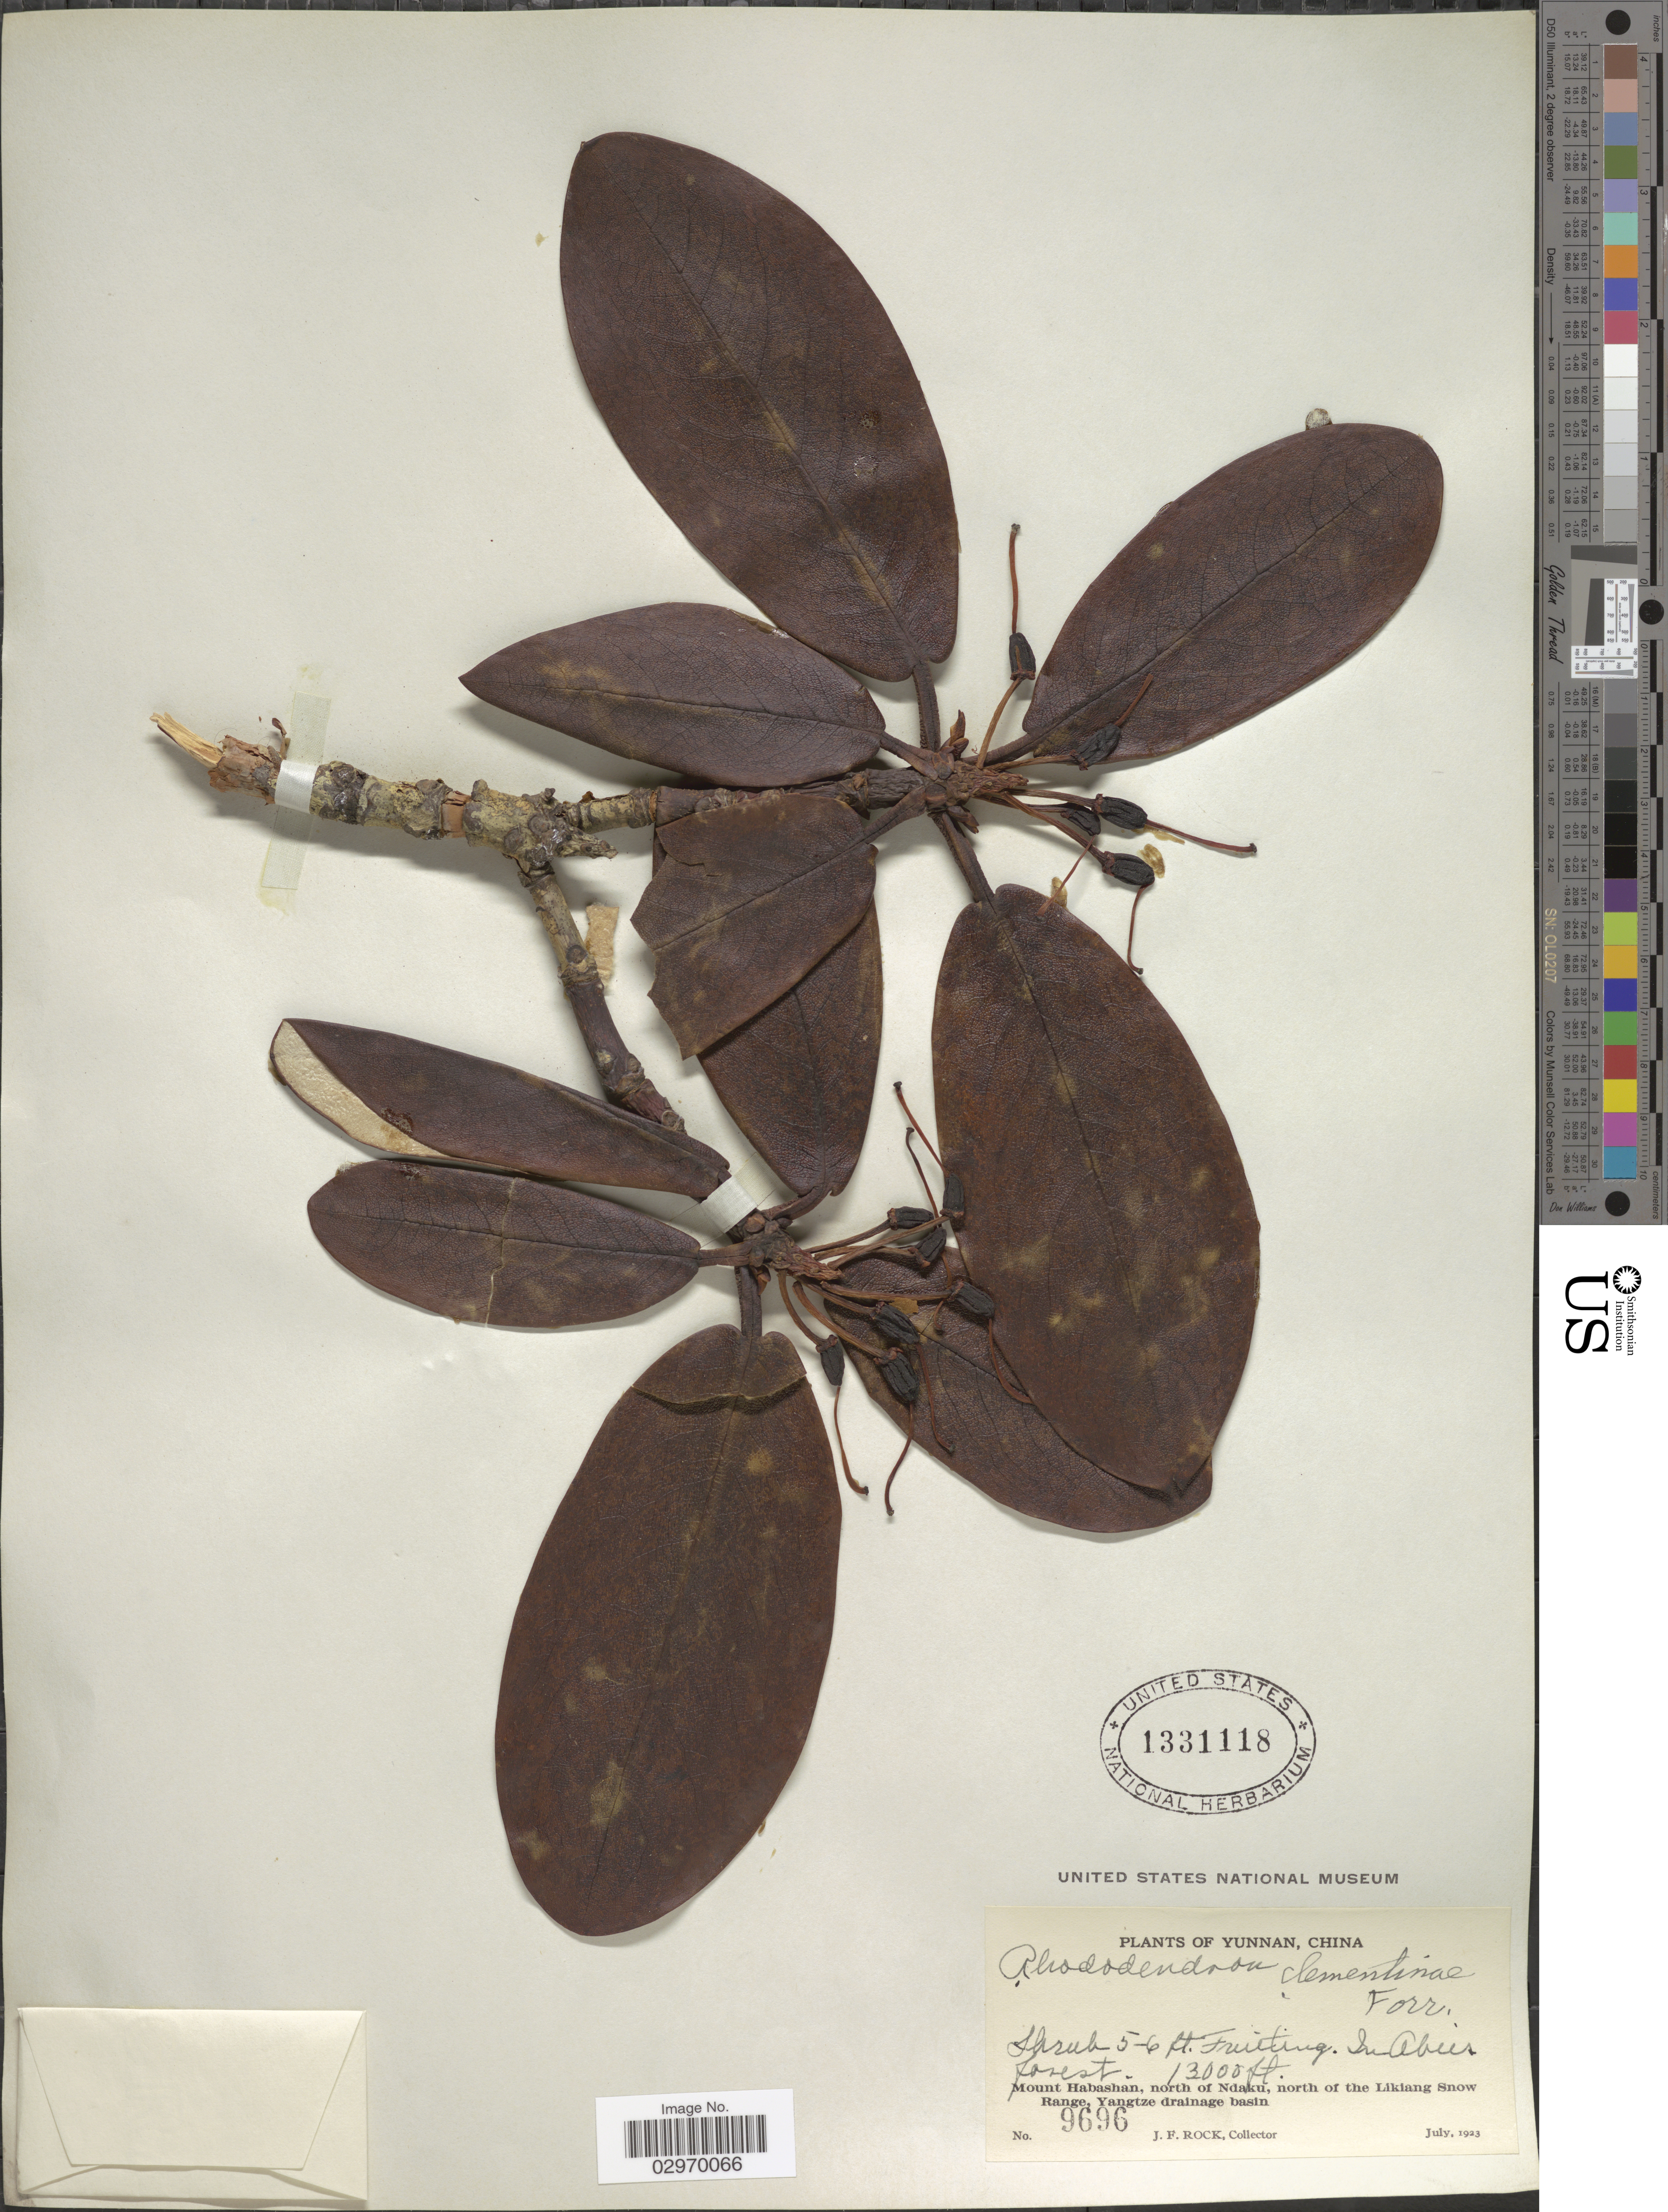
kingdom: Plantae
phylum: Tracheophyta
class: Magnoliopsida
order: Ericales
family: Ericaceae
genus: Rhododendron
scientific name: Rhododendron clementinae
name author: Forrest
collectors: J. Rock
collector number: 9696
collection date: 1923-07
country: China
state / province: Yunnan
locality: Mount Habashan, north of Ndaku, north of the Likiang Snow Range, Yangtze drainage basin.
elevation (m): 3962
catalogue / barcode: US 1331118